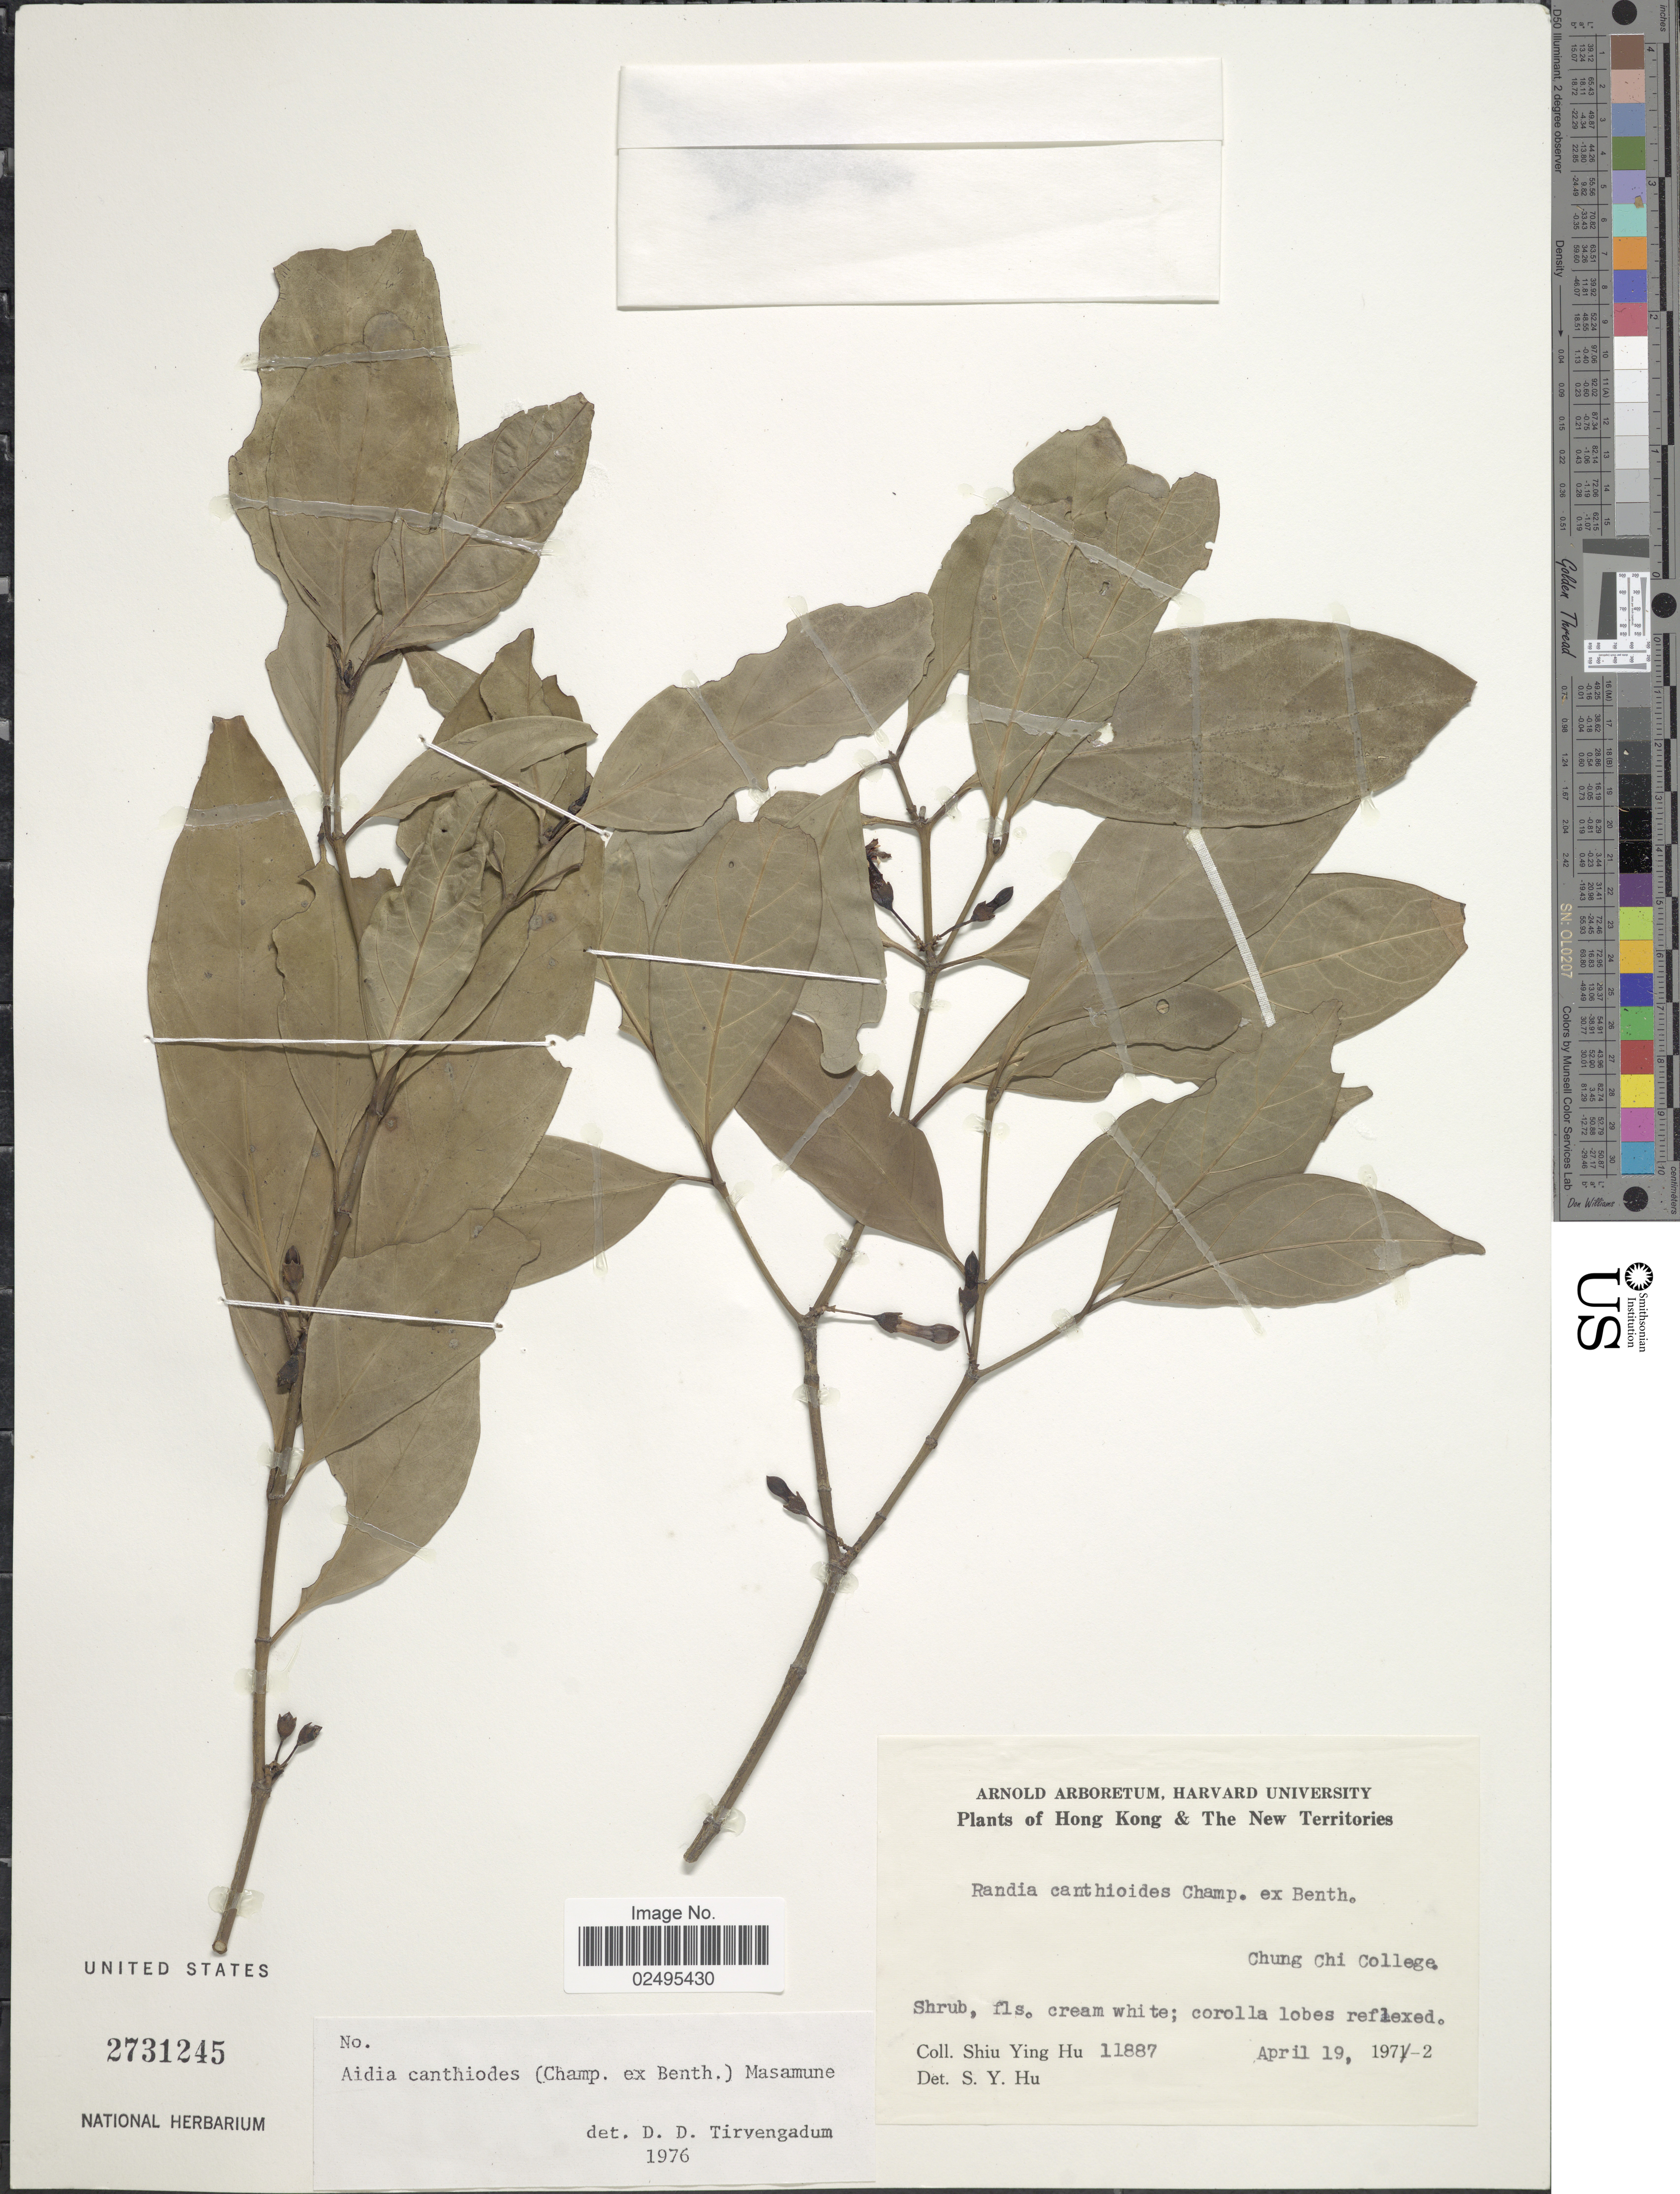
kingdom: Plantae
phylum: Tracheophyta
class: Magnoliopsida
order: Gentianales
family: Rubiaceae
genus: Aidia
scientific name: Aidia canthioides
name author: (Champ. ex Benth.) Masam.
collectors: S. Y. Hu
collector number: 11887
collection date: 1972-04-19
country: China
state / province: Hong Kong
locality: The New Territories, Chung Chi Collega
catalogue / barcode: US 2731245